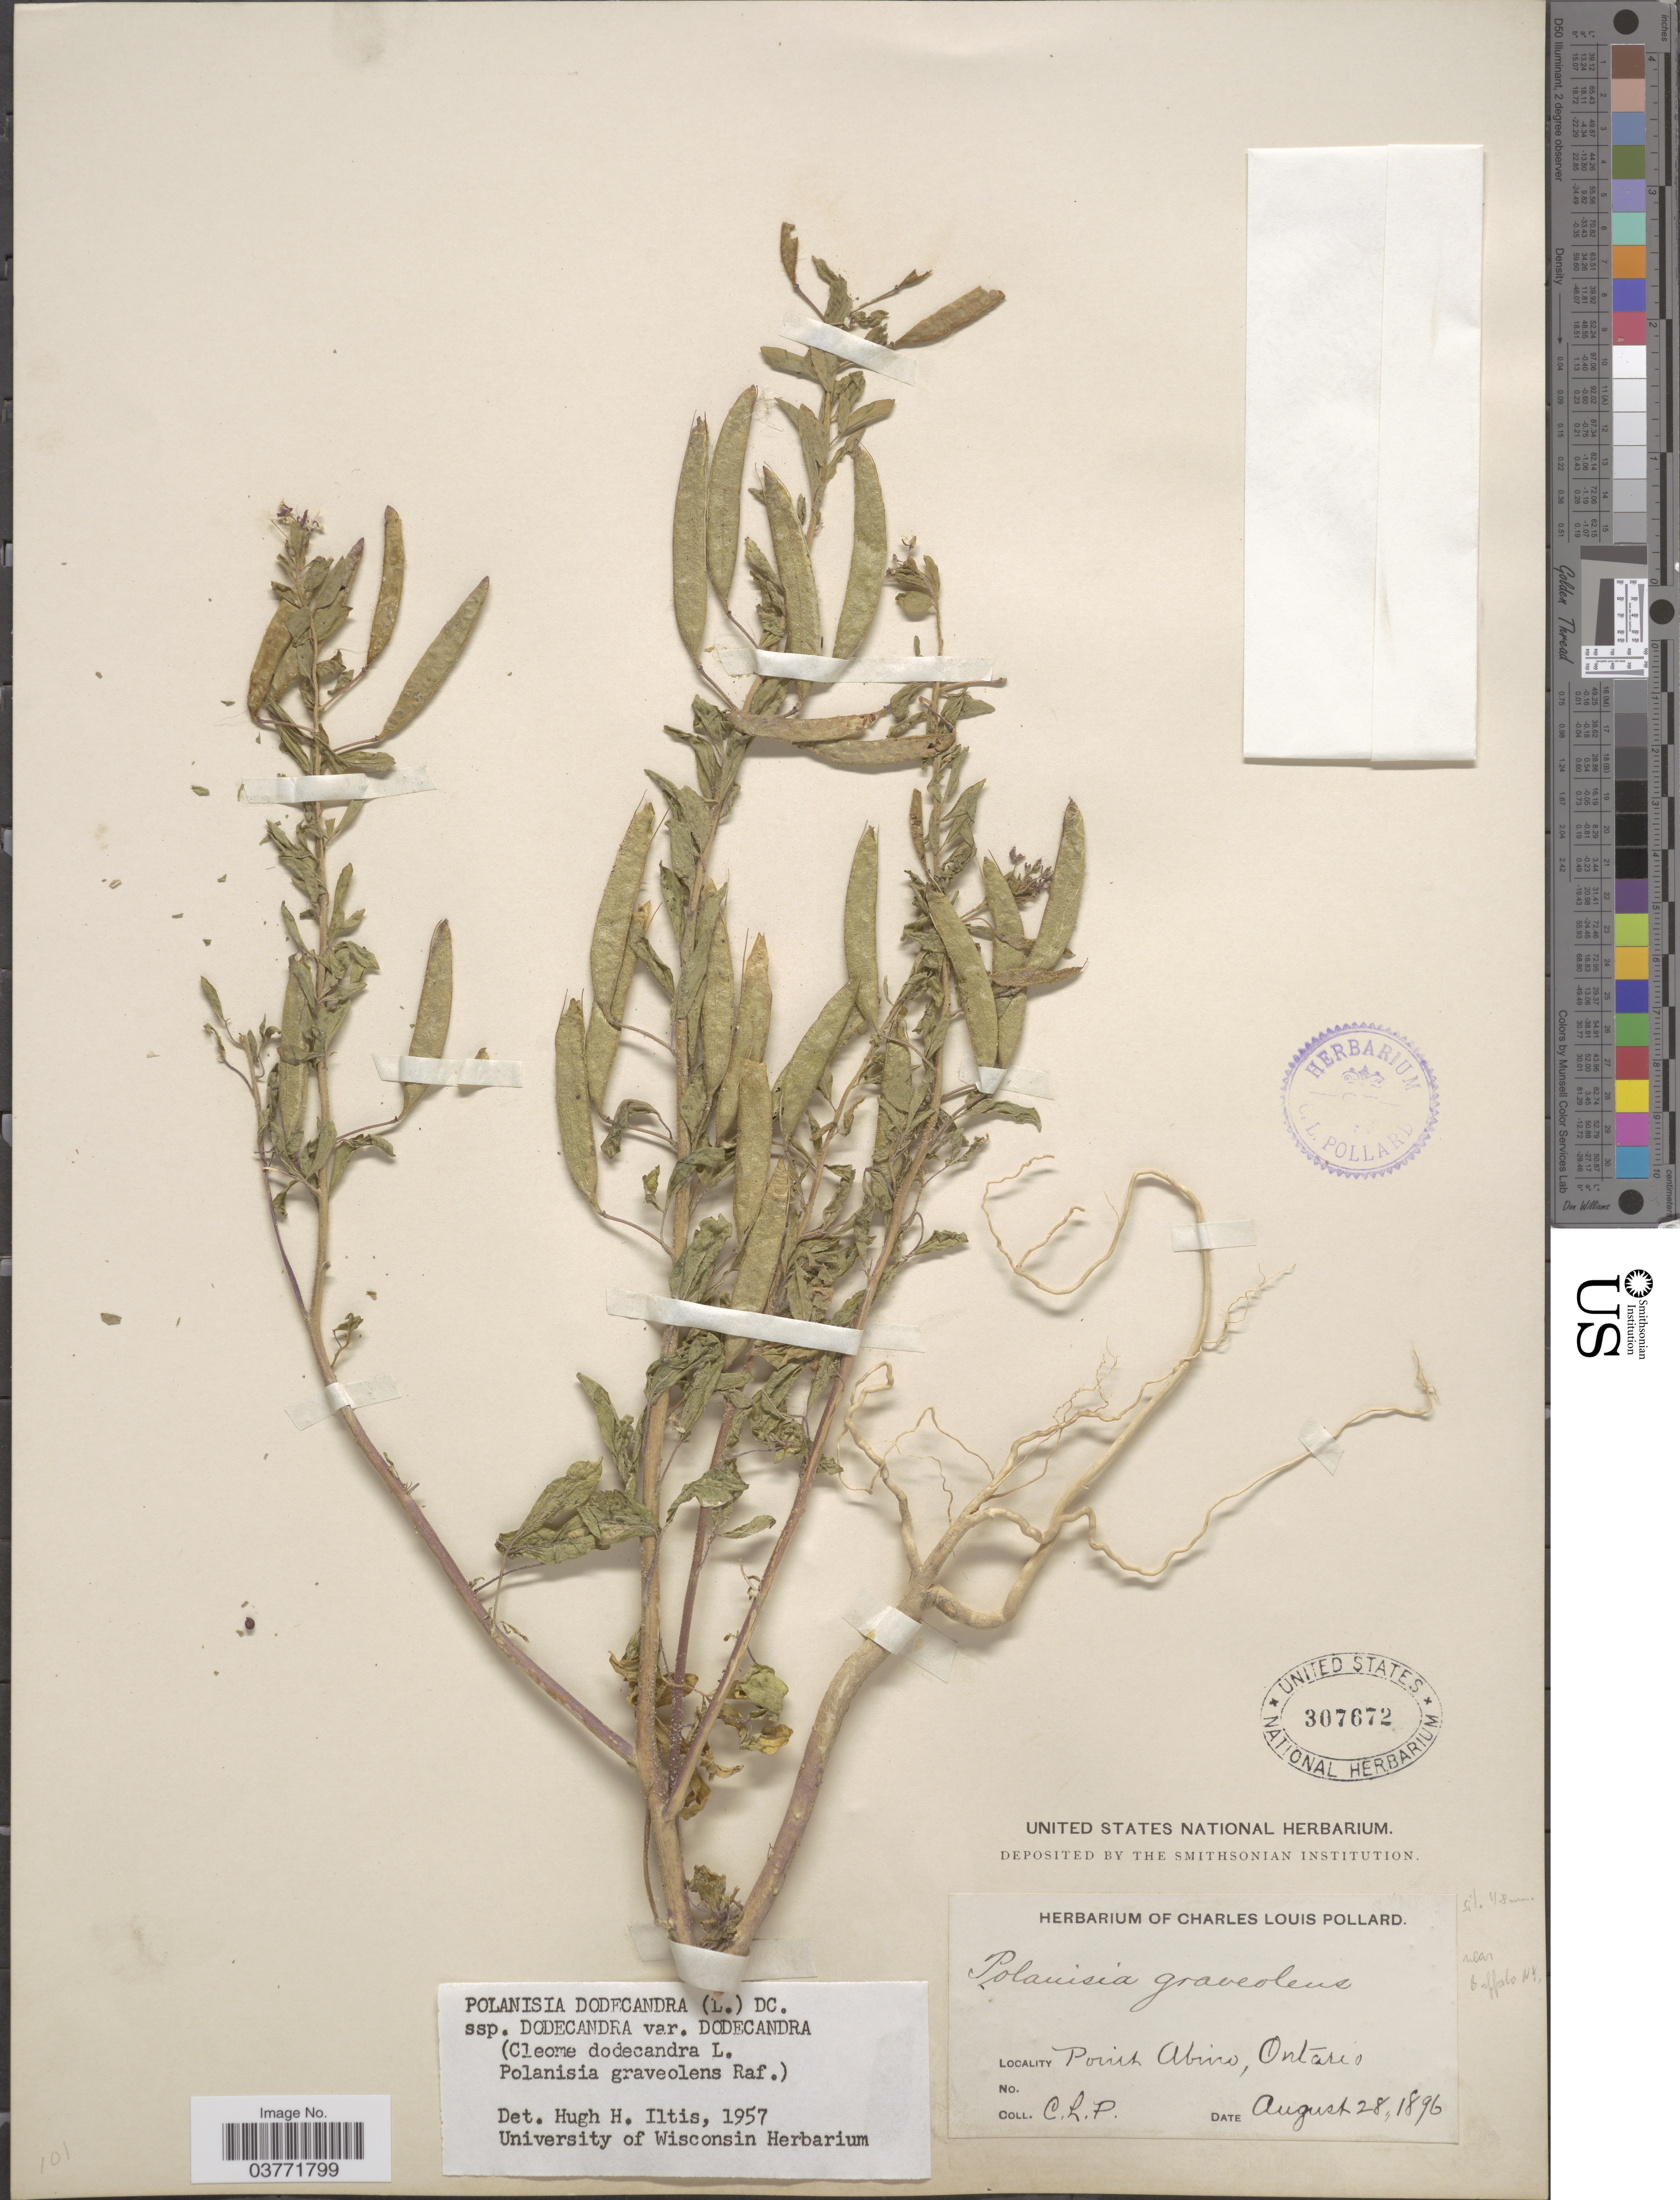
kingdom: Plantae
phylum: Tracheophyta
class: Magnoliopsida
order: Brassicales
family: Cleomaceae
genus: Polanisia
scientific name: Polanisia dodecandra subsp. dodecandra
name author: (L.) DC.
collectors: C. L. Pollard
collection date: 1896-08-28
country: Canada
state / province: Ontario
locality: Point Abino.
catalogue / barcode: US 307672